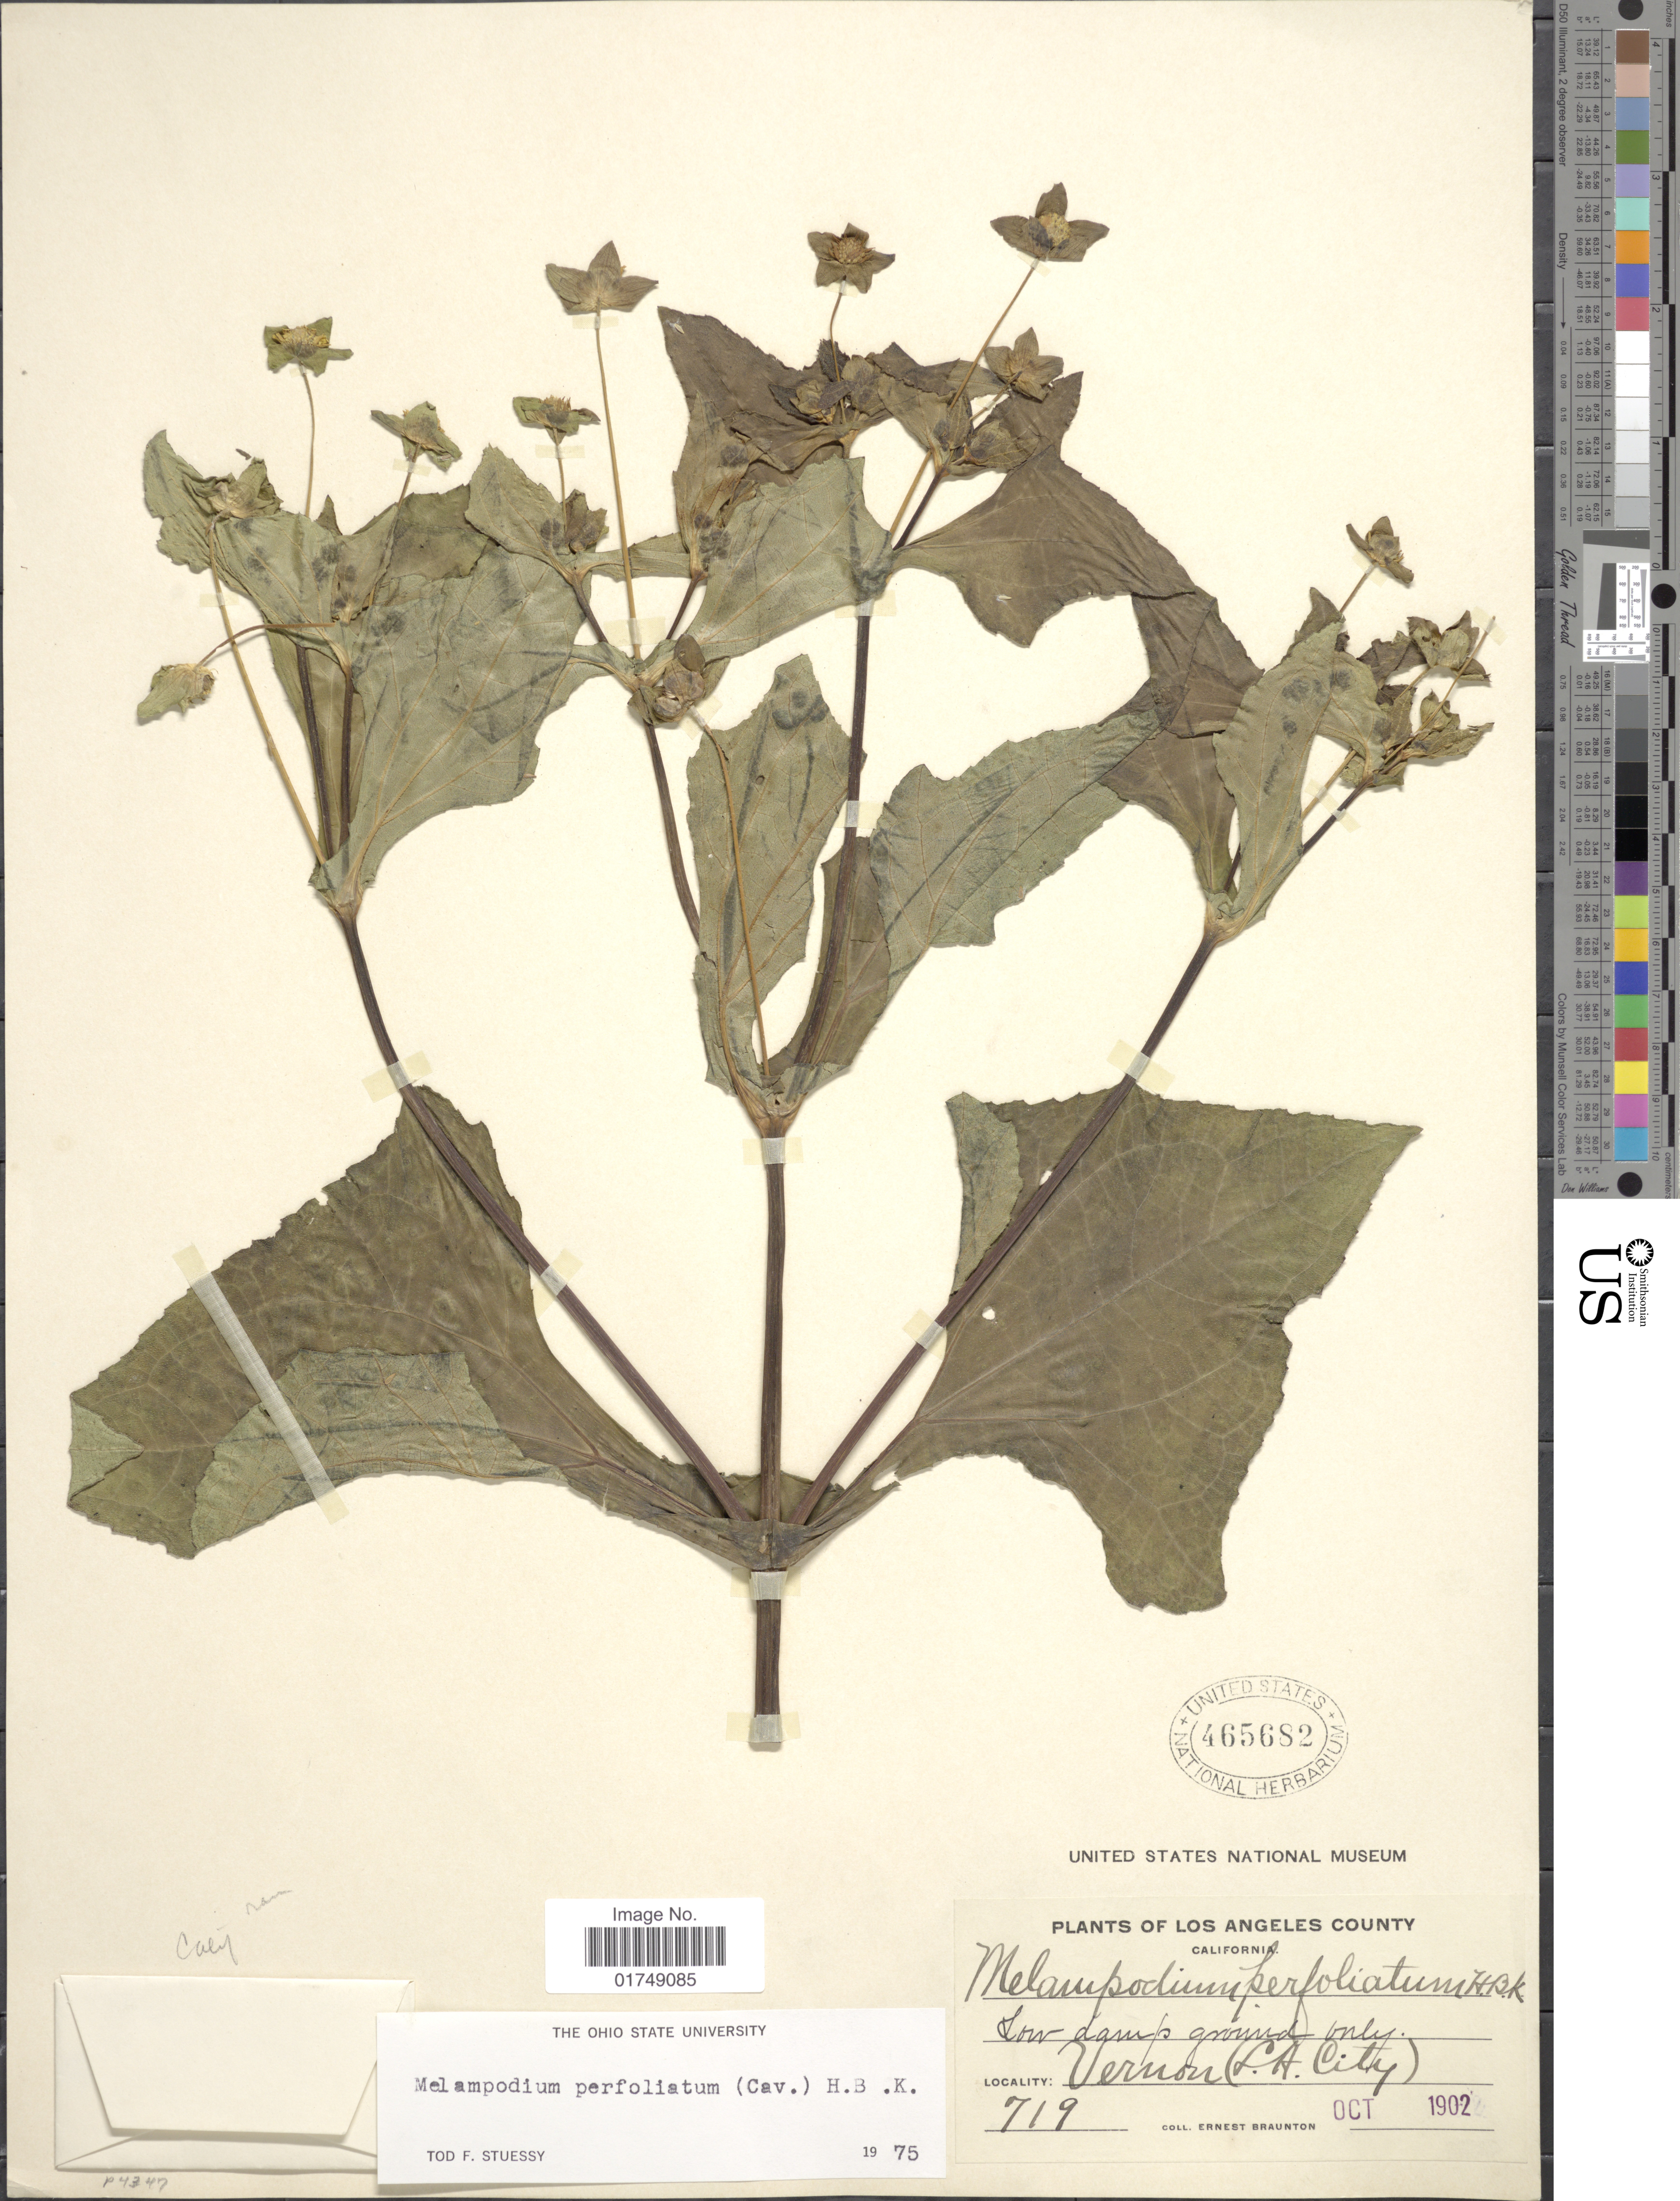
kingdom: Plantae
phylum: Tracheophyta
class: Magnoliopsida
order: Asterales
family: Asteraceae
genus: Melampodium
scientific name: Melampodium perfoliatum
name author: (Cav.) Kunth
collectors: E. Braunton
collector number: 719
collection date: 1902-10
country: United States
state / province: California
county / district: Los Angeles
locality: Los Angeles County, Vernon (L. A. City)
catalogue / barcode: US 465682